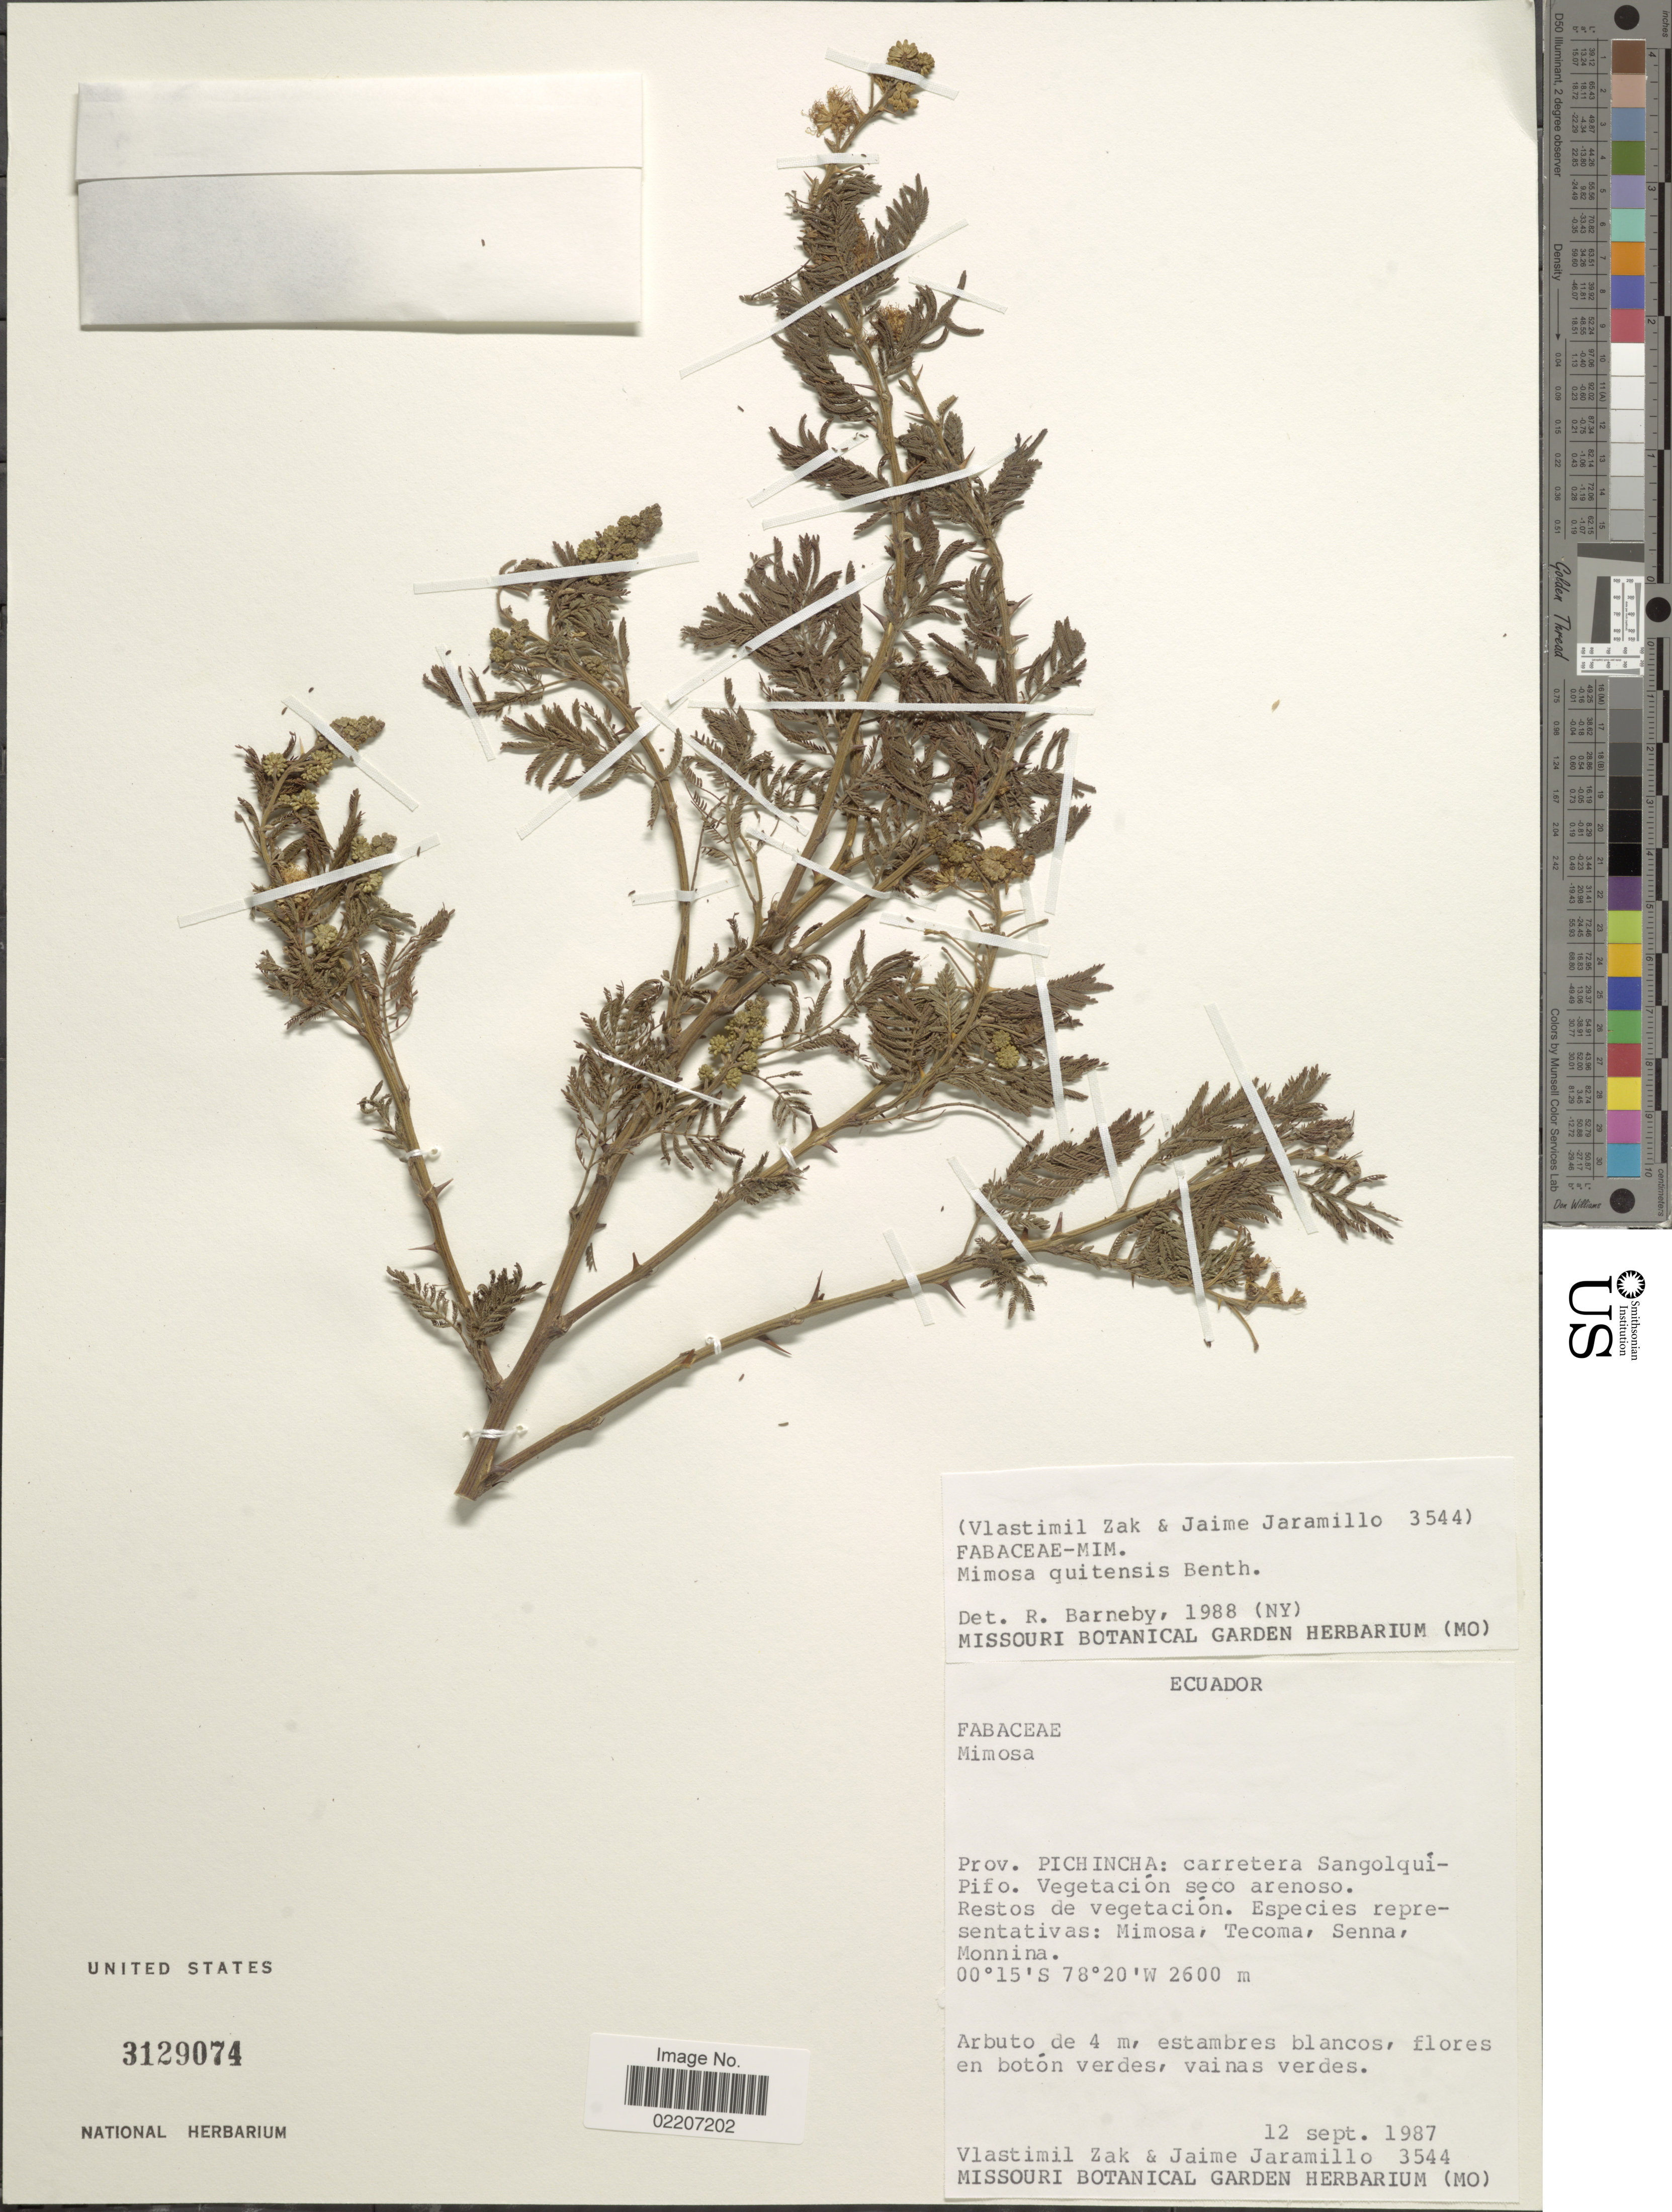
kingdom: Plantae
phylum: Tracheophyta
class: Magnoliopsida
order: Fabales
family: Fabaceae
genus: Mimosa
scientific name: Mimosa quitensis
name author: Benth.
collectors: V. Zak & J. Jaramillo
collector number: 3544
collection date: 1987-09-12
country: Ecuador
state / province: Pichincha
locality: Prov. Pichincha: carretera Sangolqui-Pifo, Vegetacion seco arenoso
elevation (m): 2600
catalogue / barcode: US 3129074